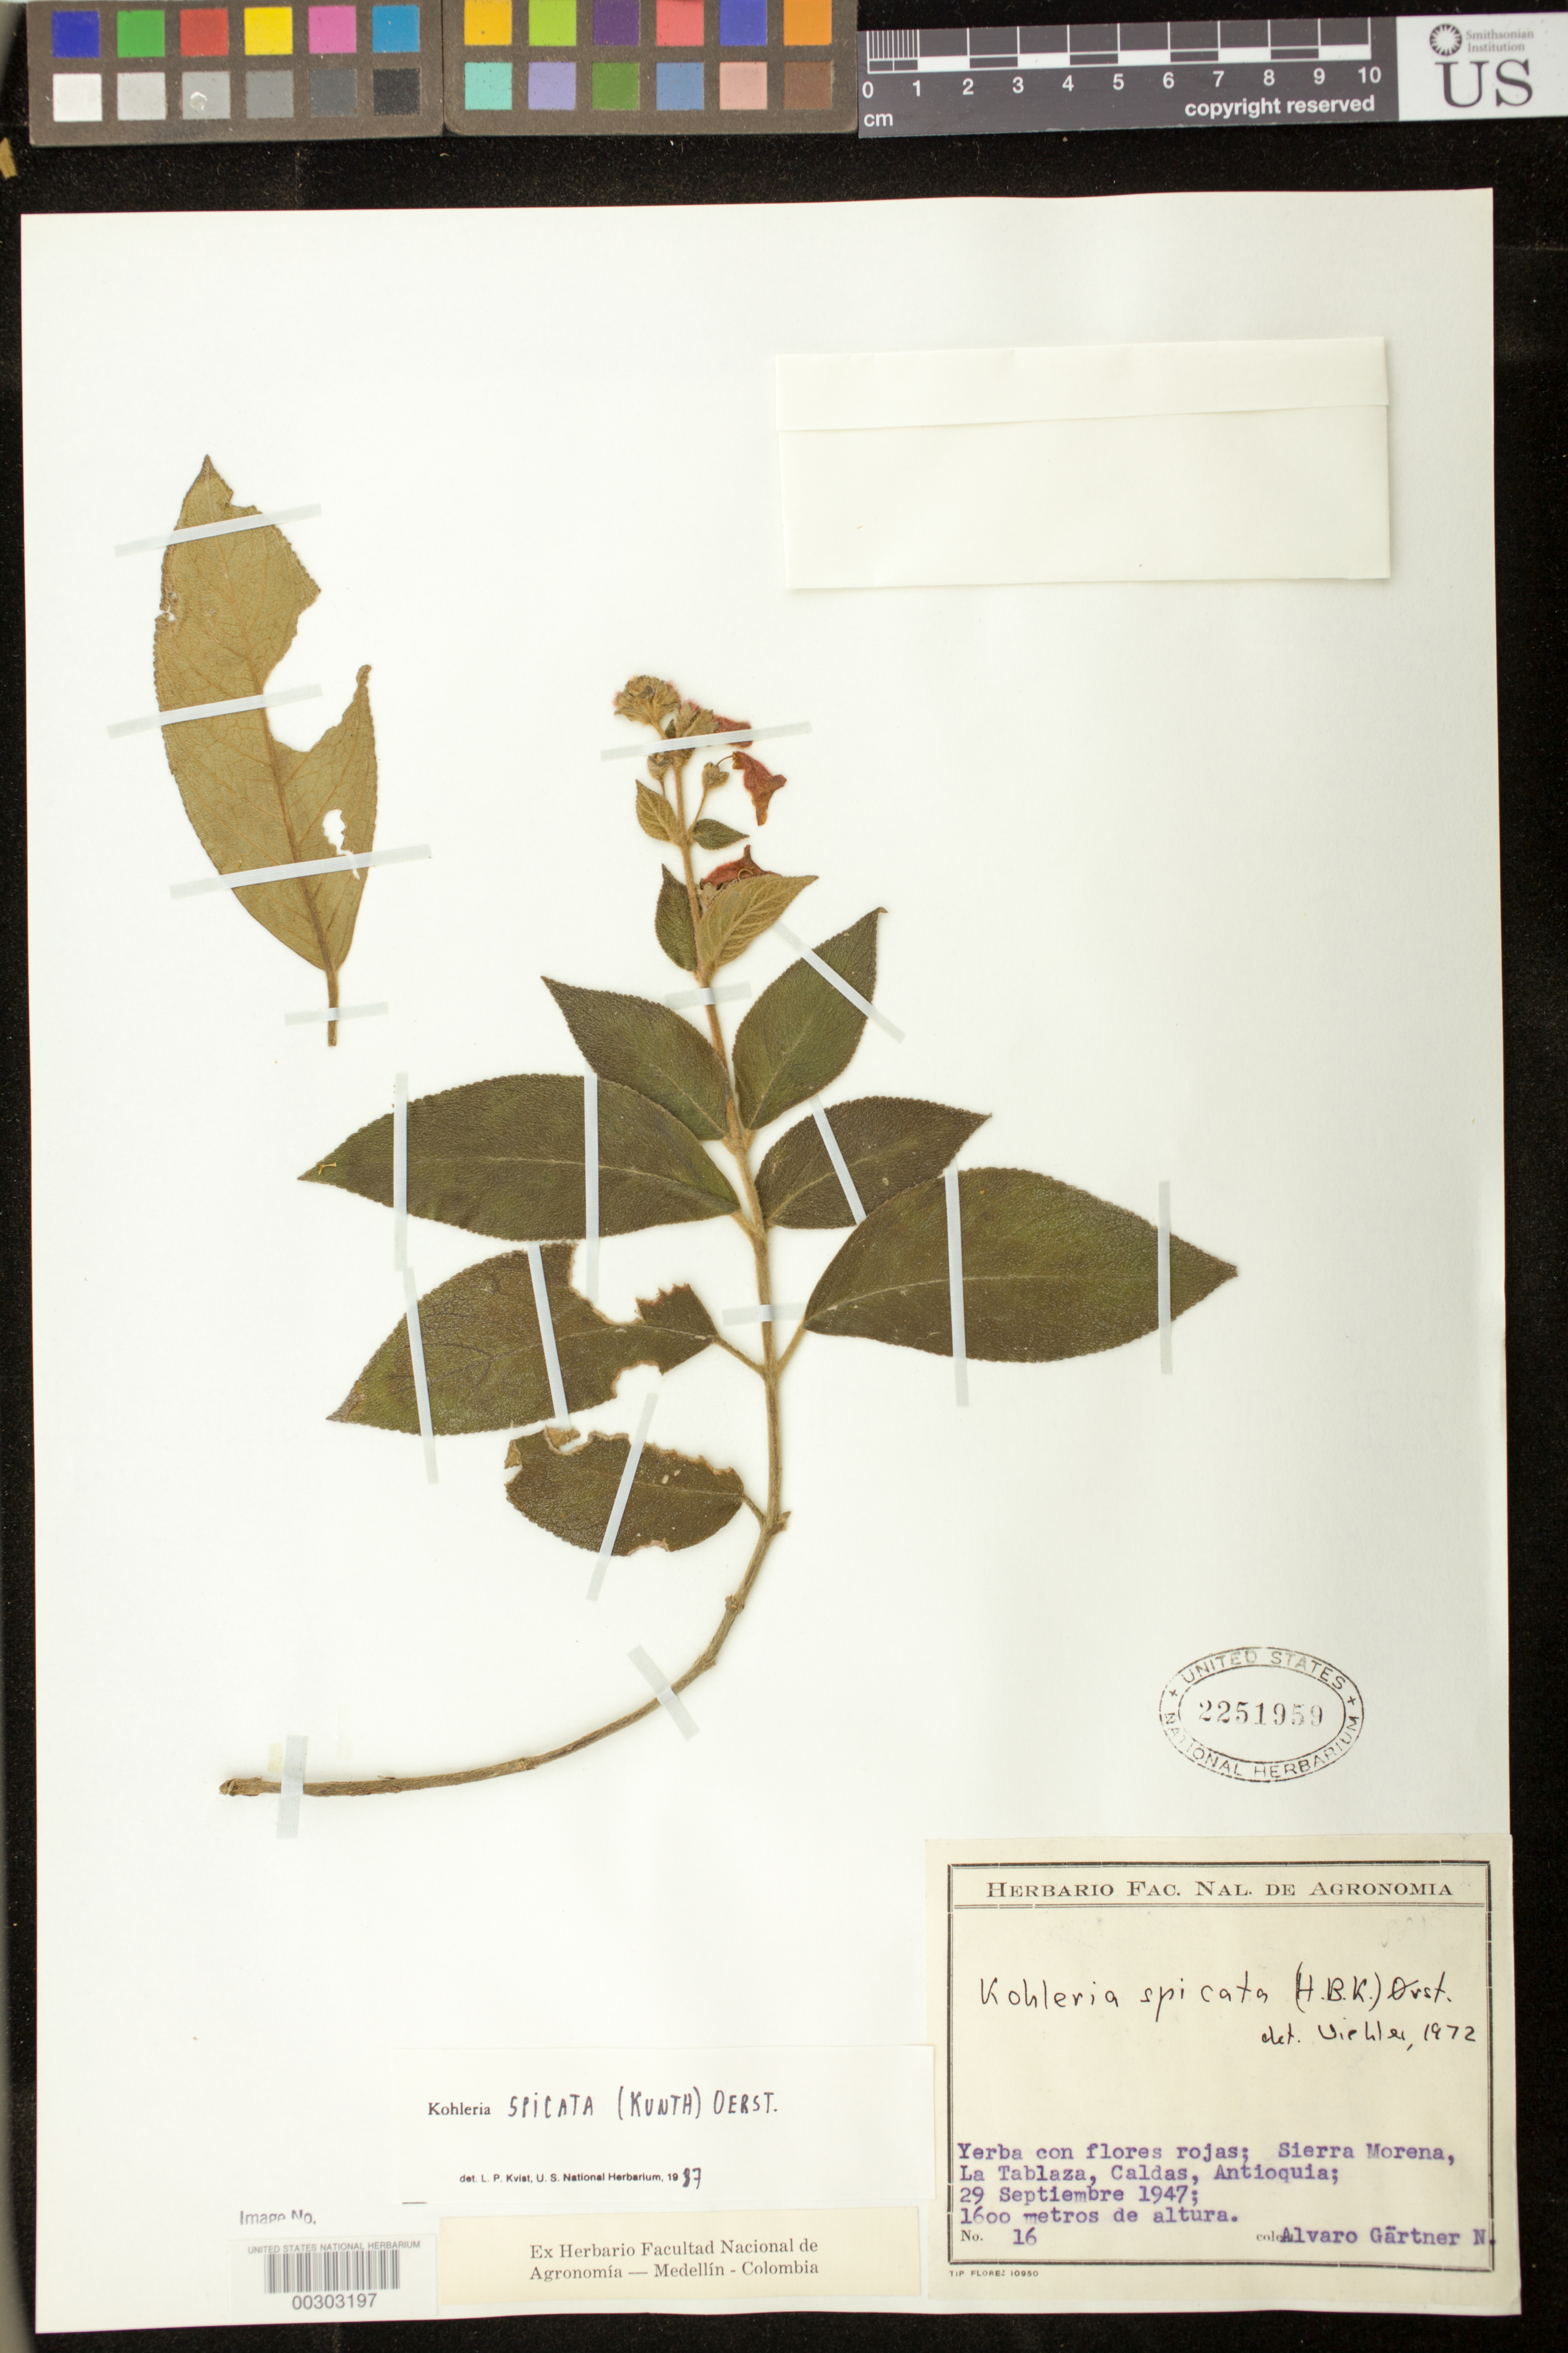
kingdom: Plantae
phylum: Tracheophyta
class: Magnoliopsida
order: Lamiales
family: Gesneriaceae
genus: Kohleria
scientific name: Kohleria spicata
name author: (Kunth) Oerst.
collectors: A. Gartner N.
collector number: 16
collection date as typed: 29 Sep 1947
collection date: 1947-09-29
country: Colombia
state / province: Antioquia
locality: Sierra Morena, La Tablaza, Caldas, Antioquia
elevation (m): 1600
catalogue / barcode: US 2251959